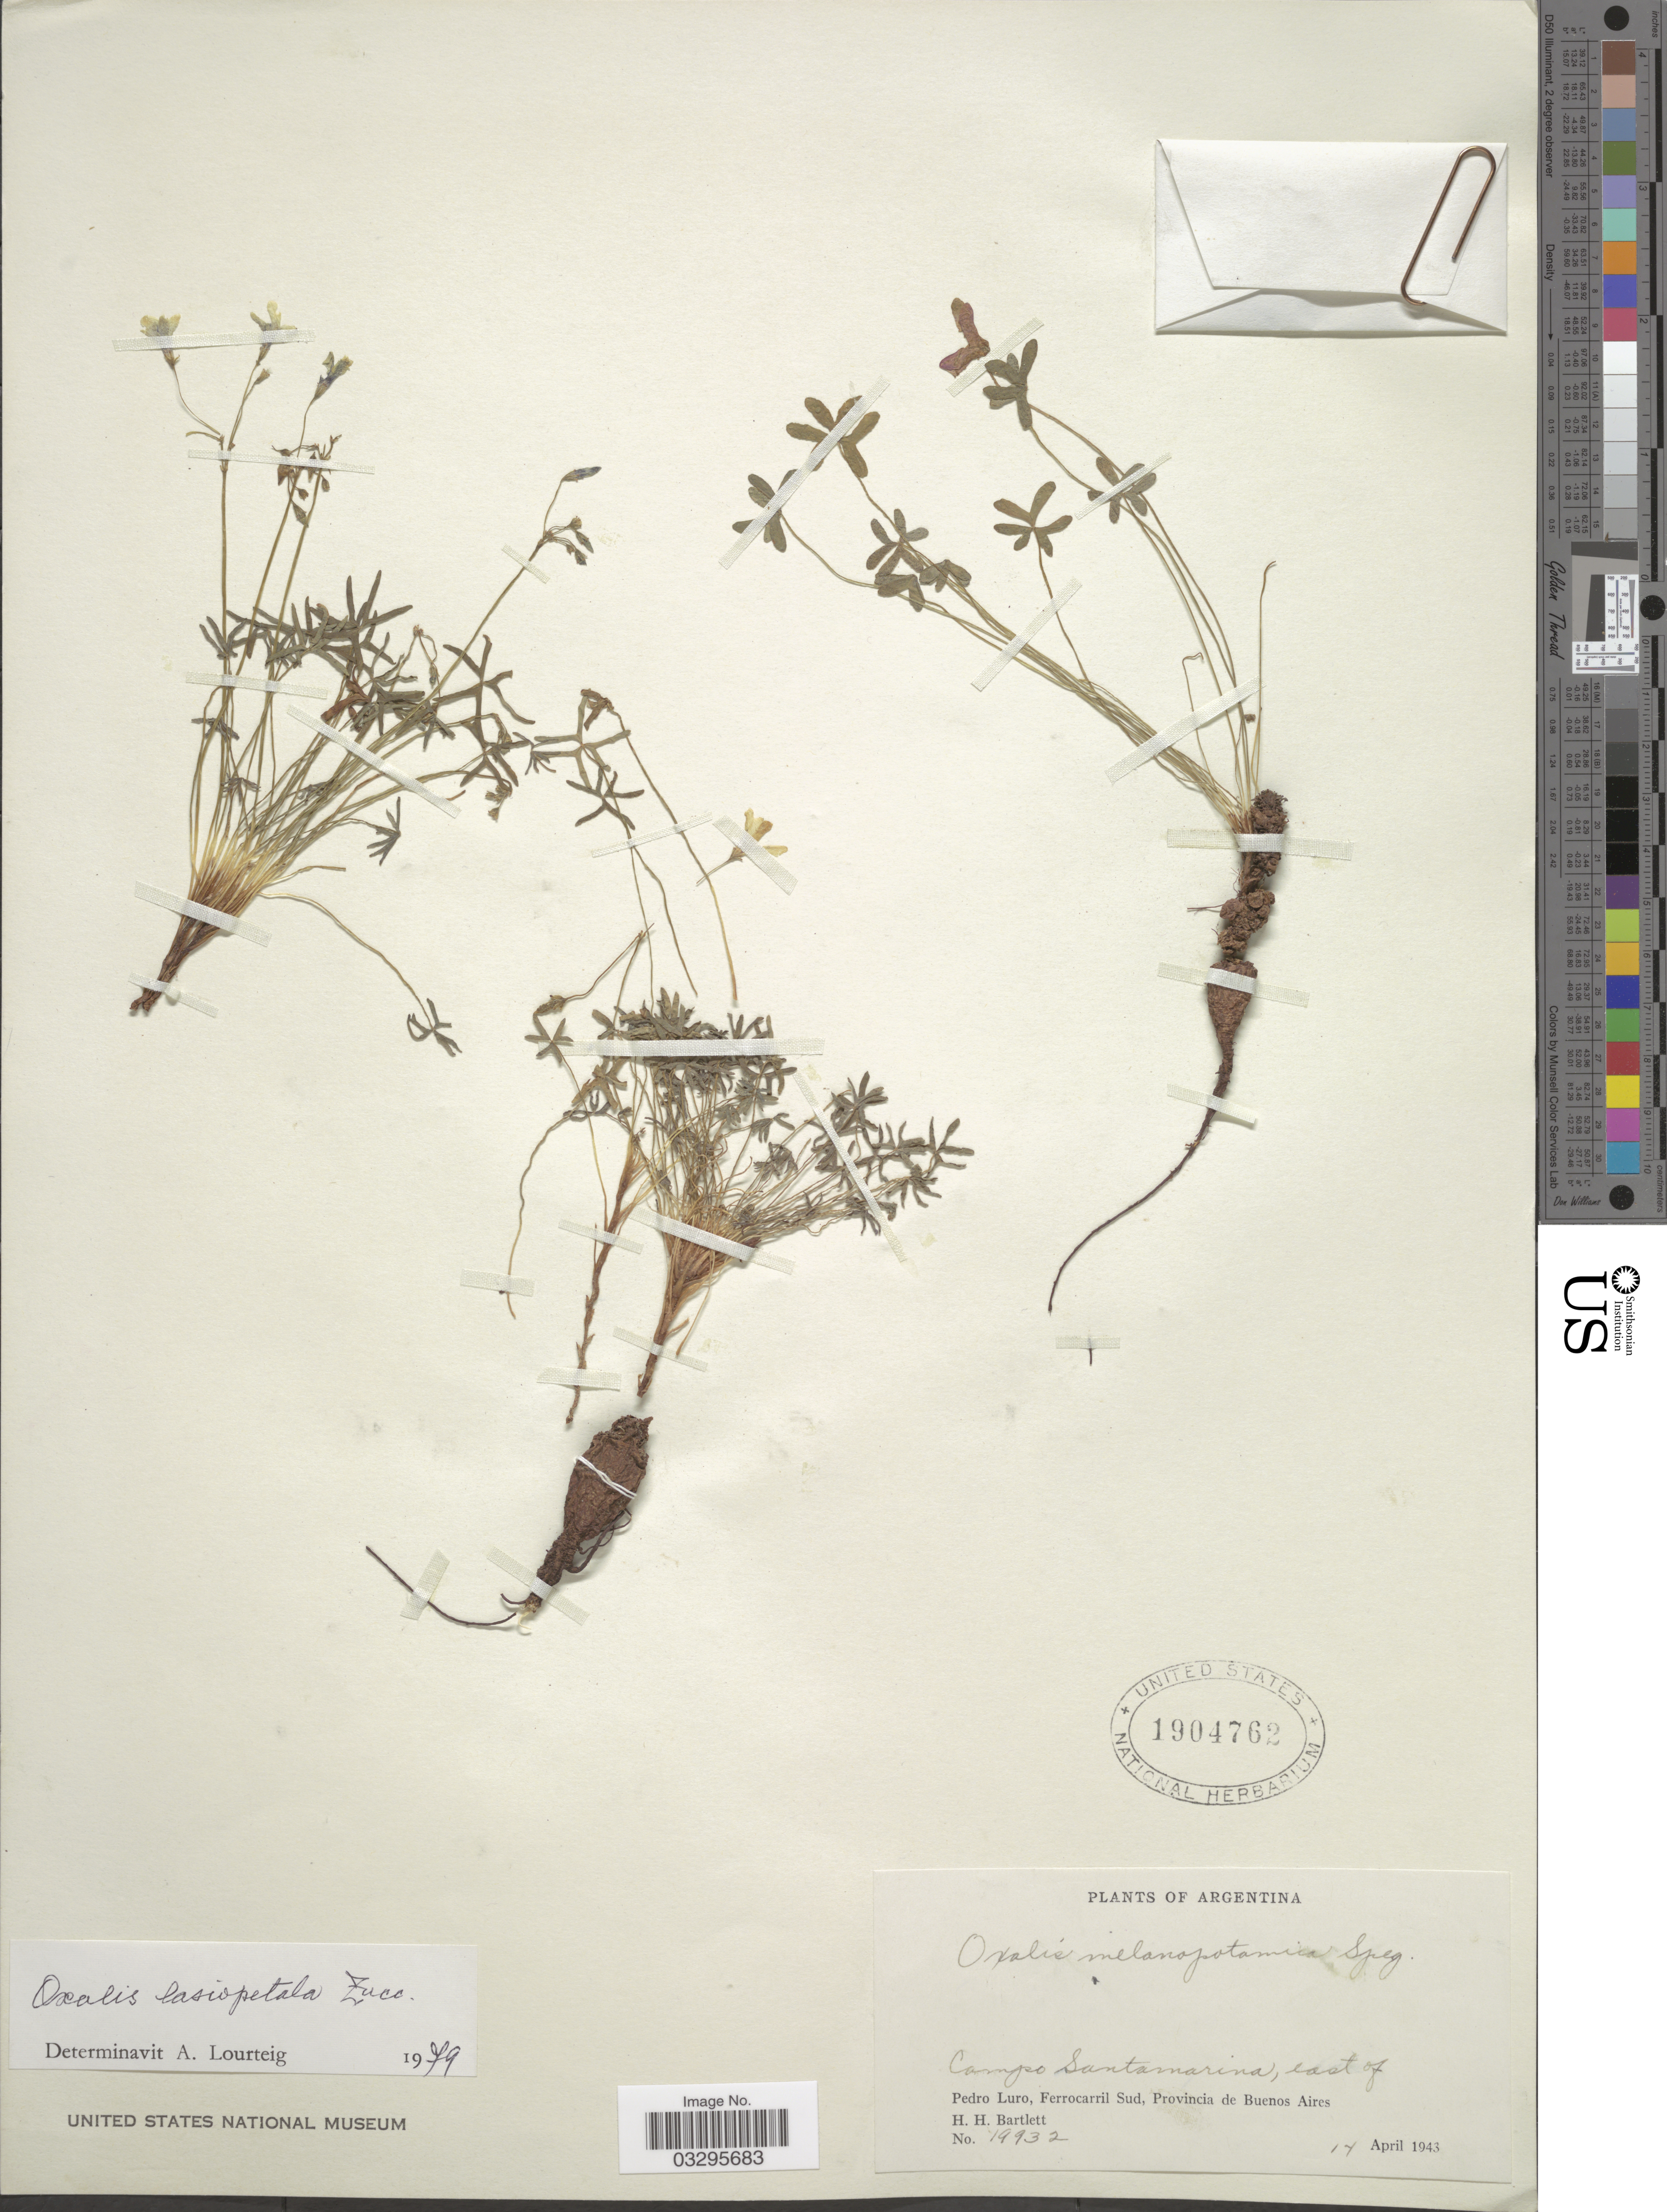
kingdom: Plantae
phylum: Tracheophyta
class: Magnoliopsida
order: Oxalidales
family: Oxalidaceae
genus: Oxalis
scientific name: Oxalis lasiopetala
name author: Zucc.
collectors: H. H. Bartlett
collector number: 19932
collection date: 1943-04-14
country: Argentina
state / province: Buenos Aires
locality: Campo Santamarina, east of Pedro Luro, Ferrocarril Sud.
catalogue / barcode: US 1904762